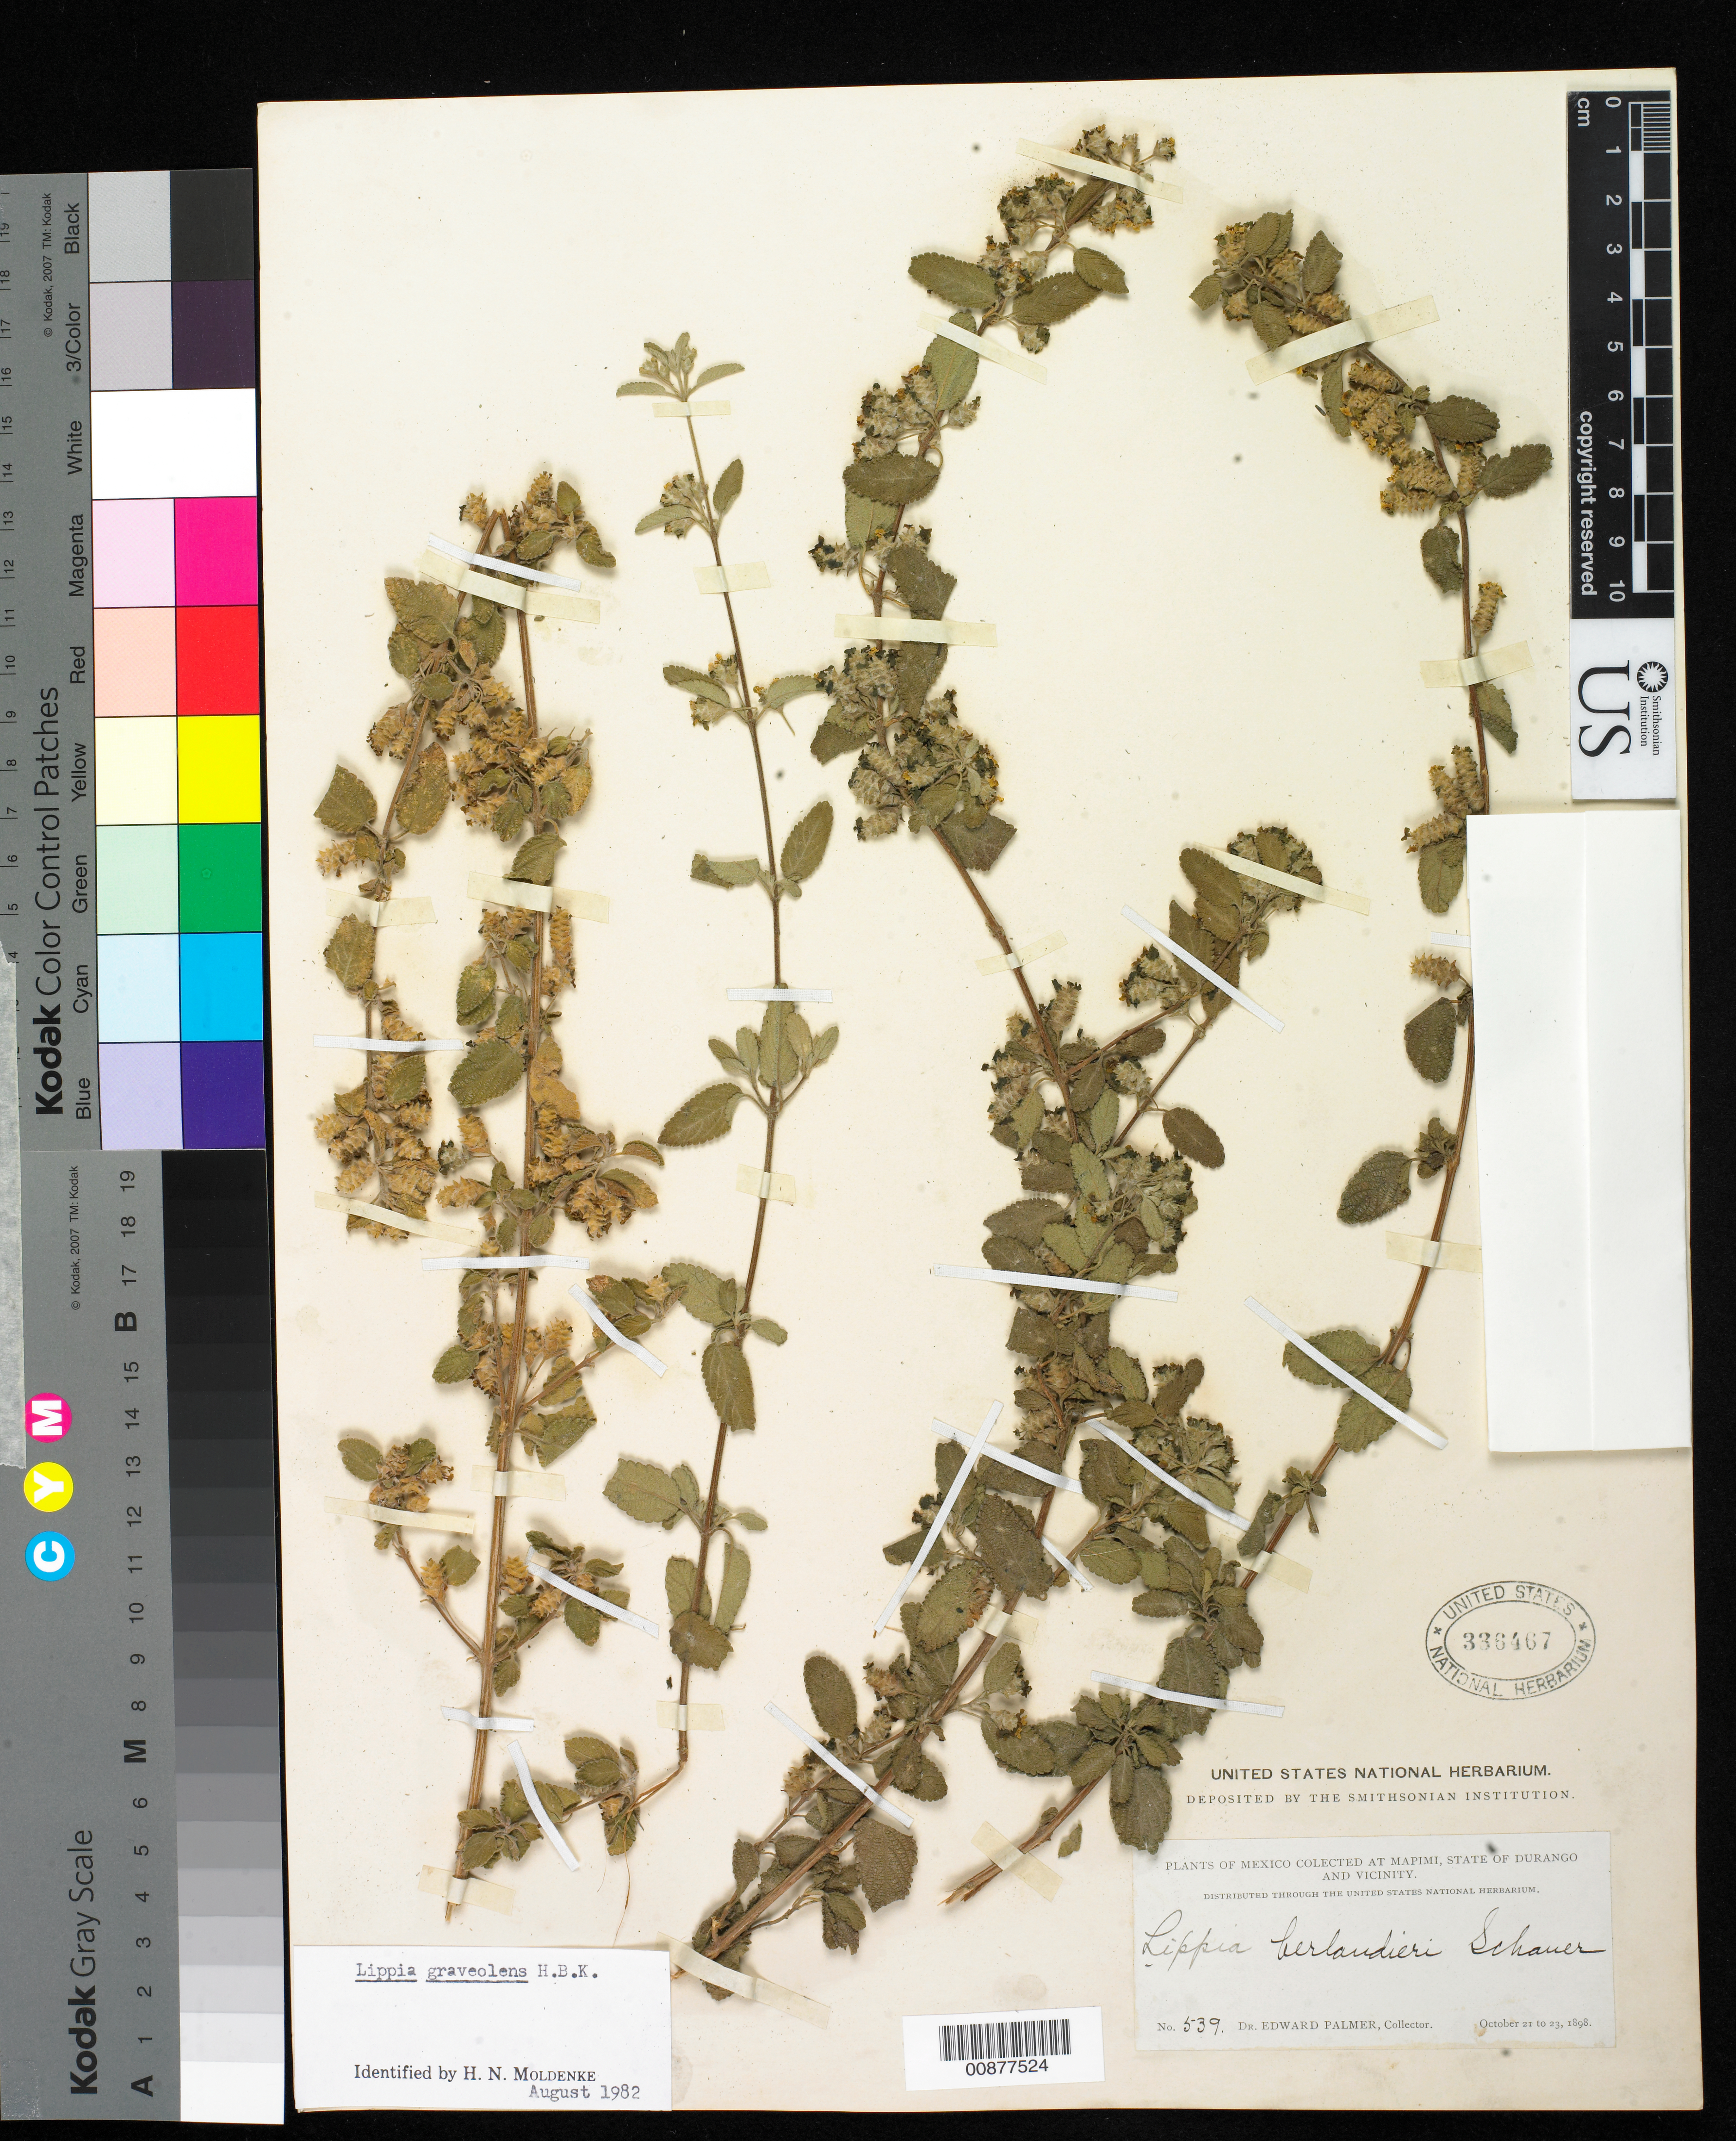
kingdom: Plantae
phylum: Tracheophyta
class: Magnoliopsida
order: Lamiales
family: Verbenaceae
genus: Lippia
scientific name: Lippia graveolens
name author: Kunth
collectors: E. Palmer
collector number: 539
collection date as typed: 21 Oct 1898 to 23 Oct 1898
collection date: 1898-10-21/1898-10-23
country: Mexico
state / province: Durango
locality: Mapimi, Durango and vicinity.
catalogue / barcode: US 336467